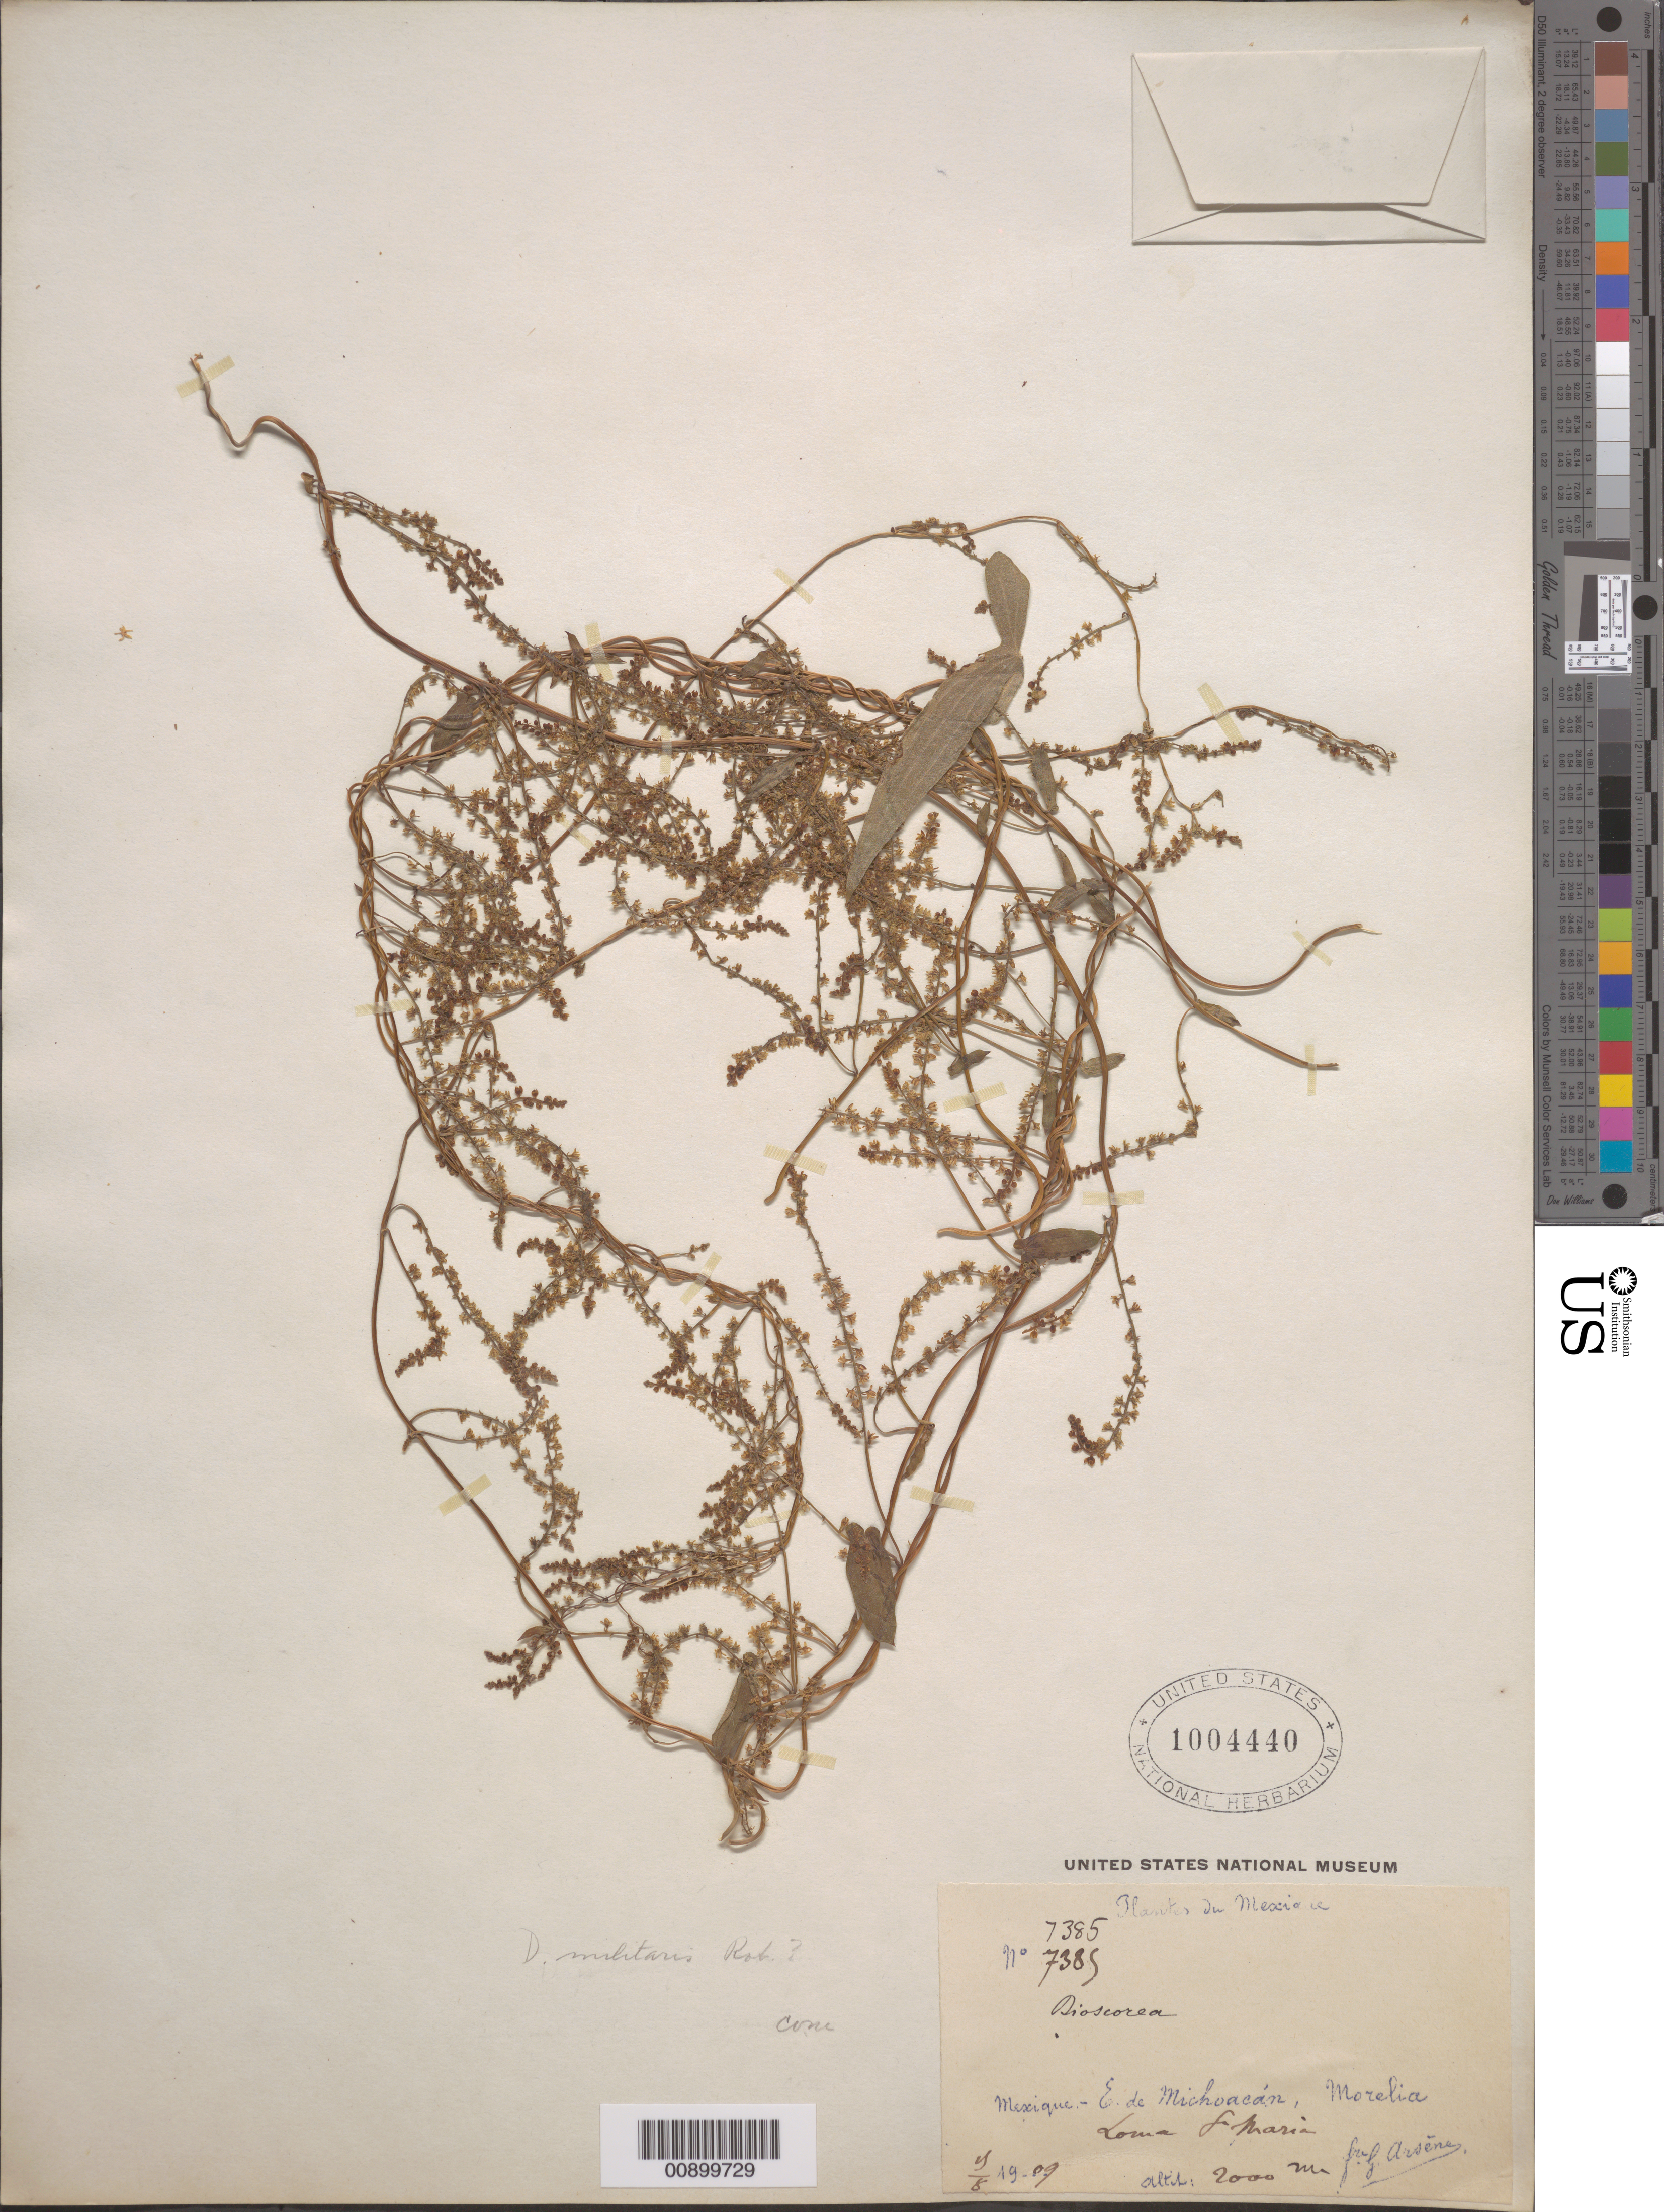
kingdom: Plantae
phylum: Tracheophyta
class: Liliopsida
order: Dioscoreales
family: Dioscoreaceae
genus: Dioscorea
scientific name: Dioscorea militaris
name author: B.L. Rob.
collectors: Bro. G. Arsène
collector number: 7385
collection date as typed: Aug 1909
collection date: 1909-08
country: Mexico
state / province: Michoacán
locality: E. de Michoacán, Morelia. Loma Sta. Maria.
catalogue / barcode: US 1004440